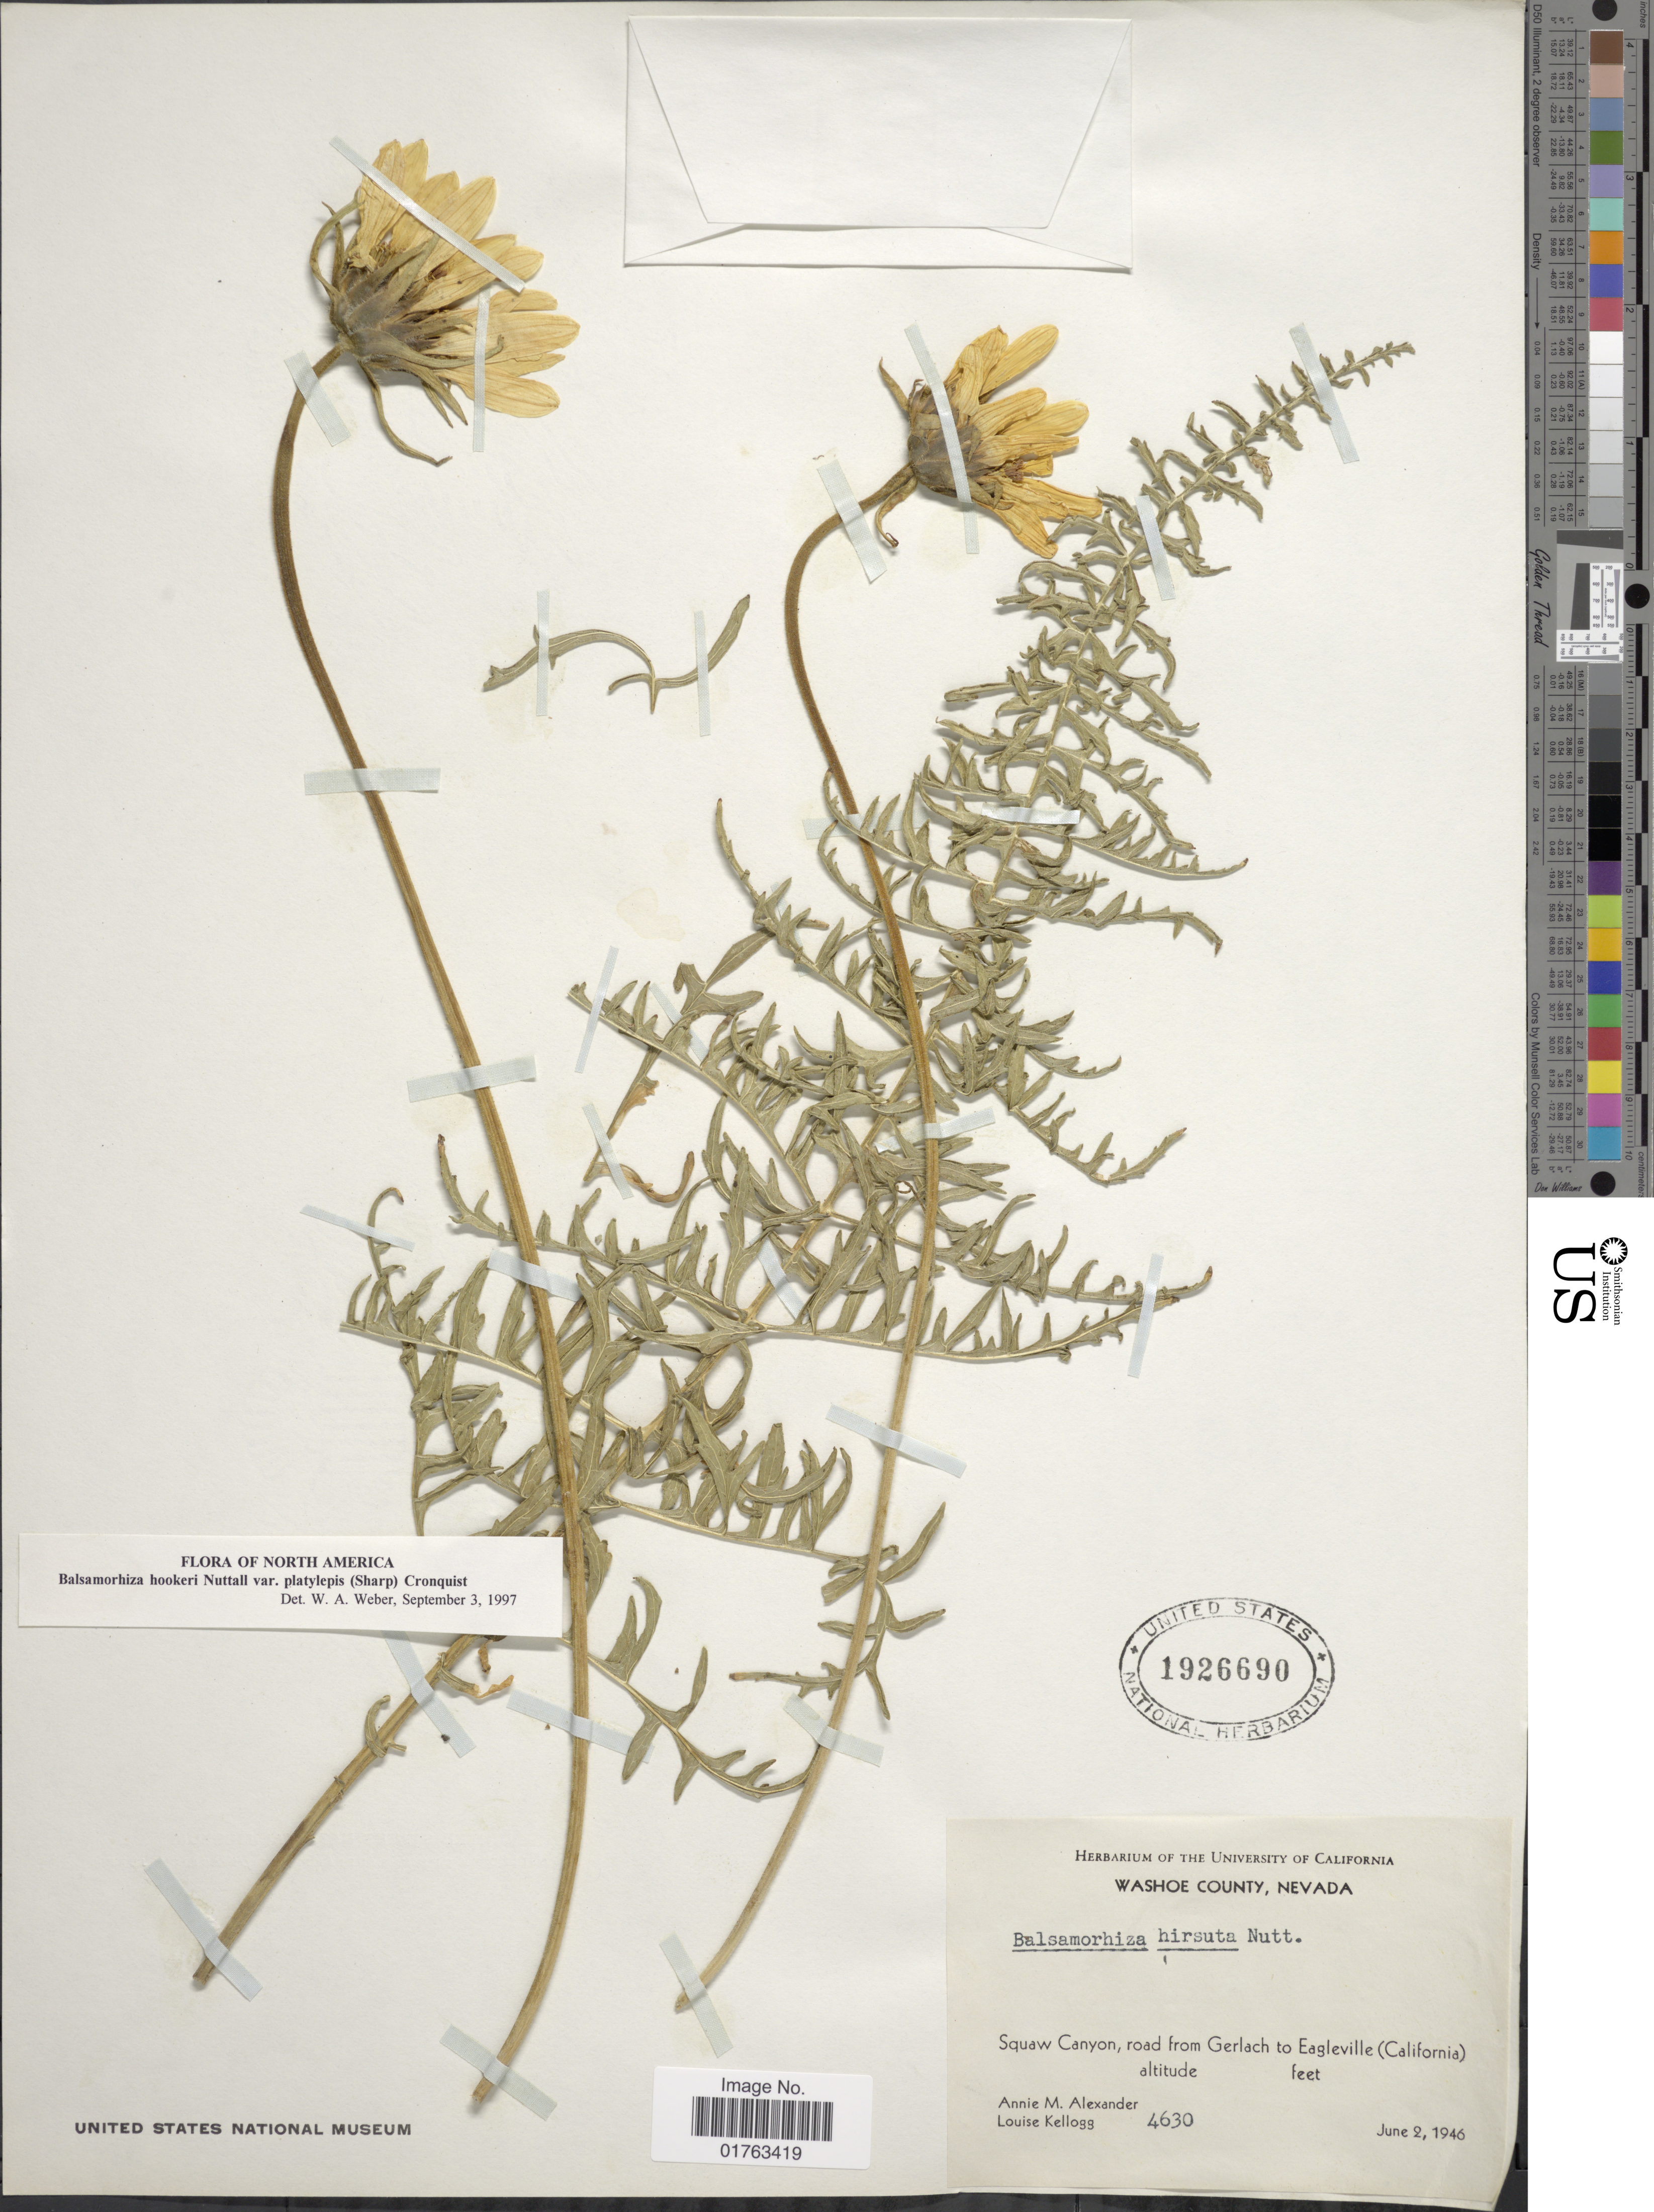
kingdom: Plantae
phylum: Tracheophyta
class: Magnoliopsida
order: Asterales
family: Asteraceae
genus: Balsamorhiza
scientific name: Balsamorhiza hookeri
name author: Nutt.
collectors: A. M. Alexander & L. Kellogg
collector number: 4630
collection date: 1946-06-02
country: United States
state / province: Nevada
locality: Washoe County, Squaw Canyon, road from Gerlach to Eagleville (California)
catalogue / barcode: US 1926690